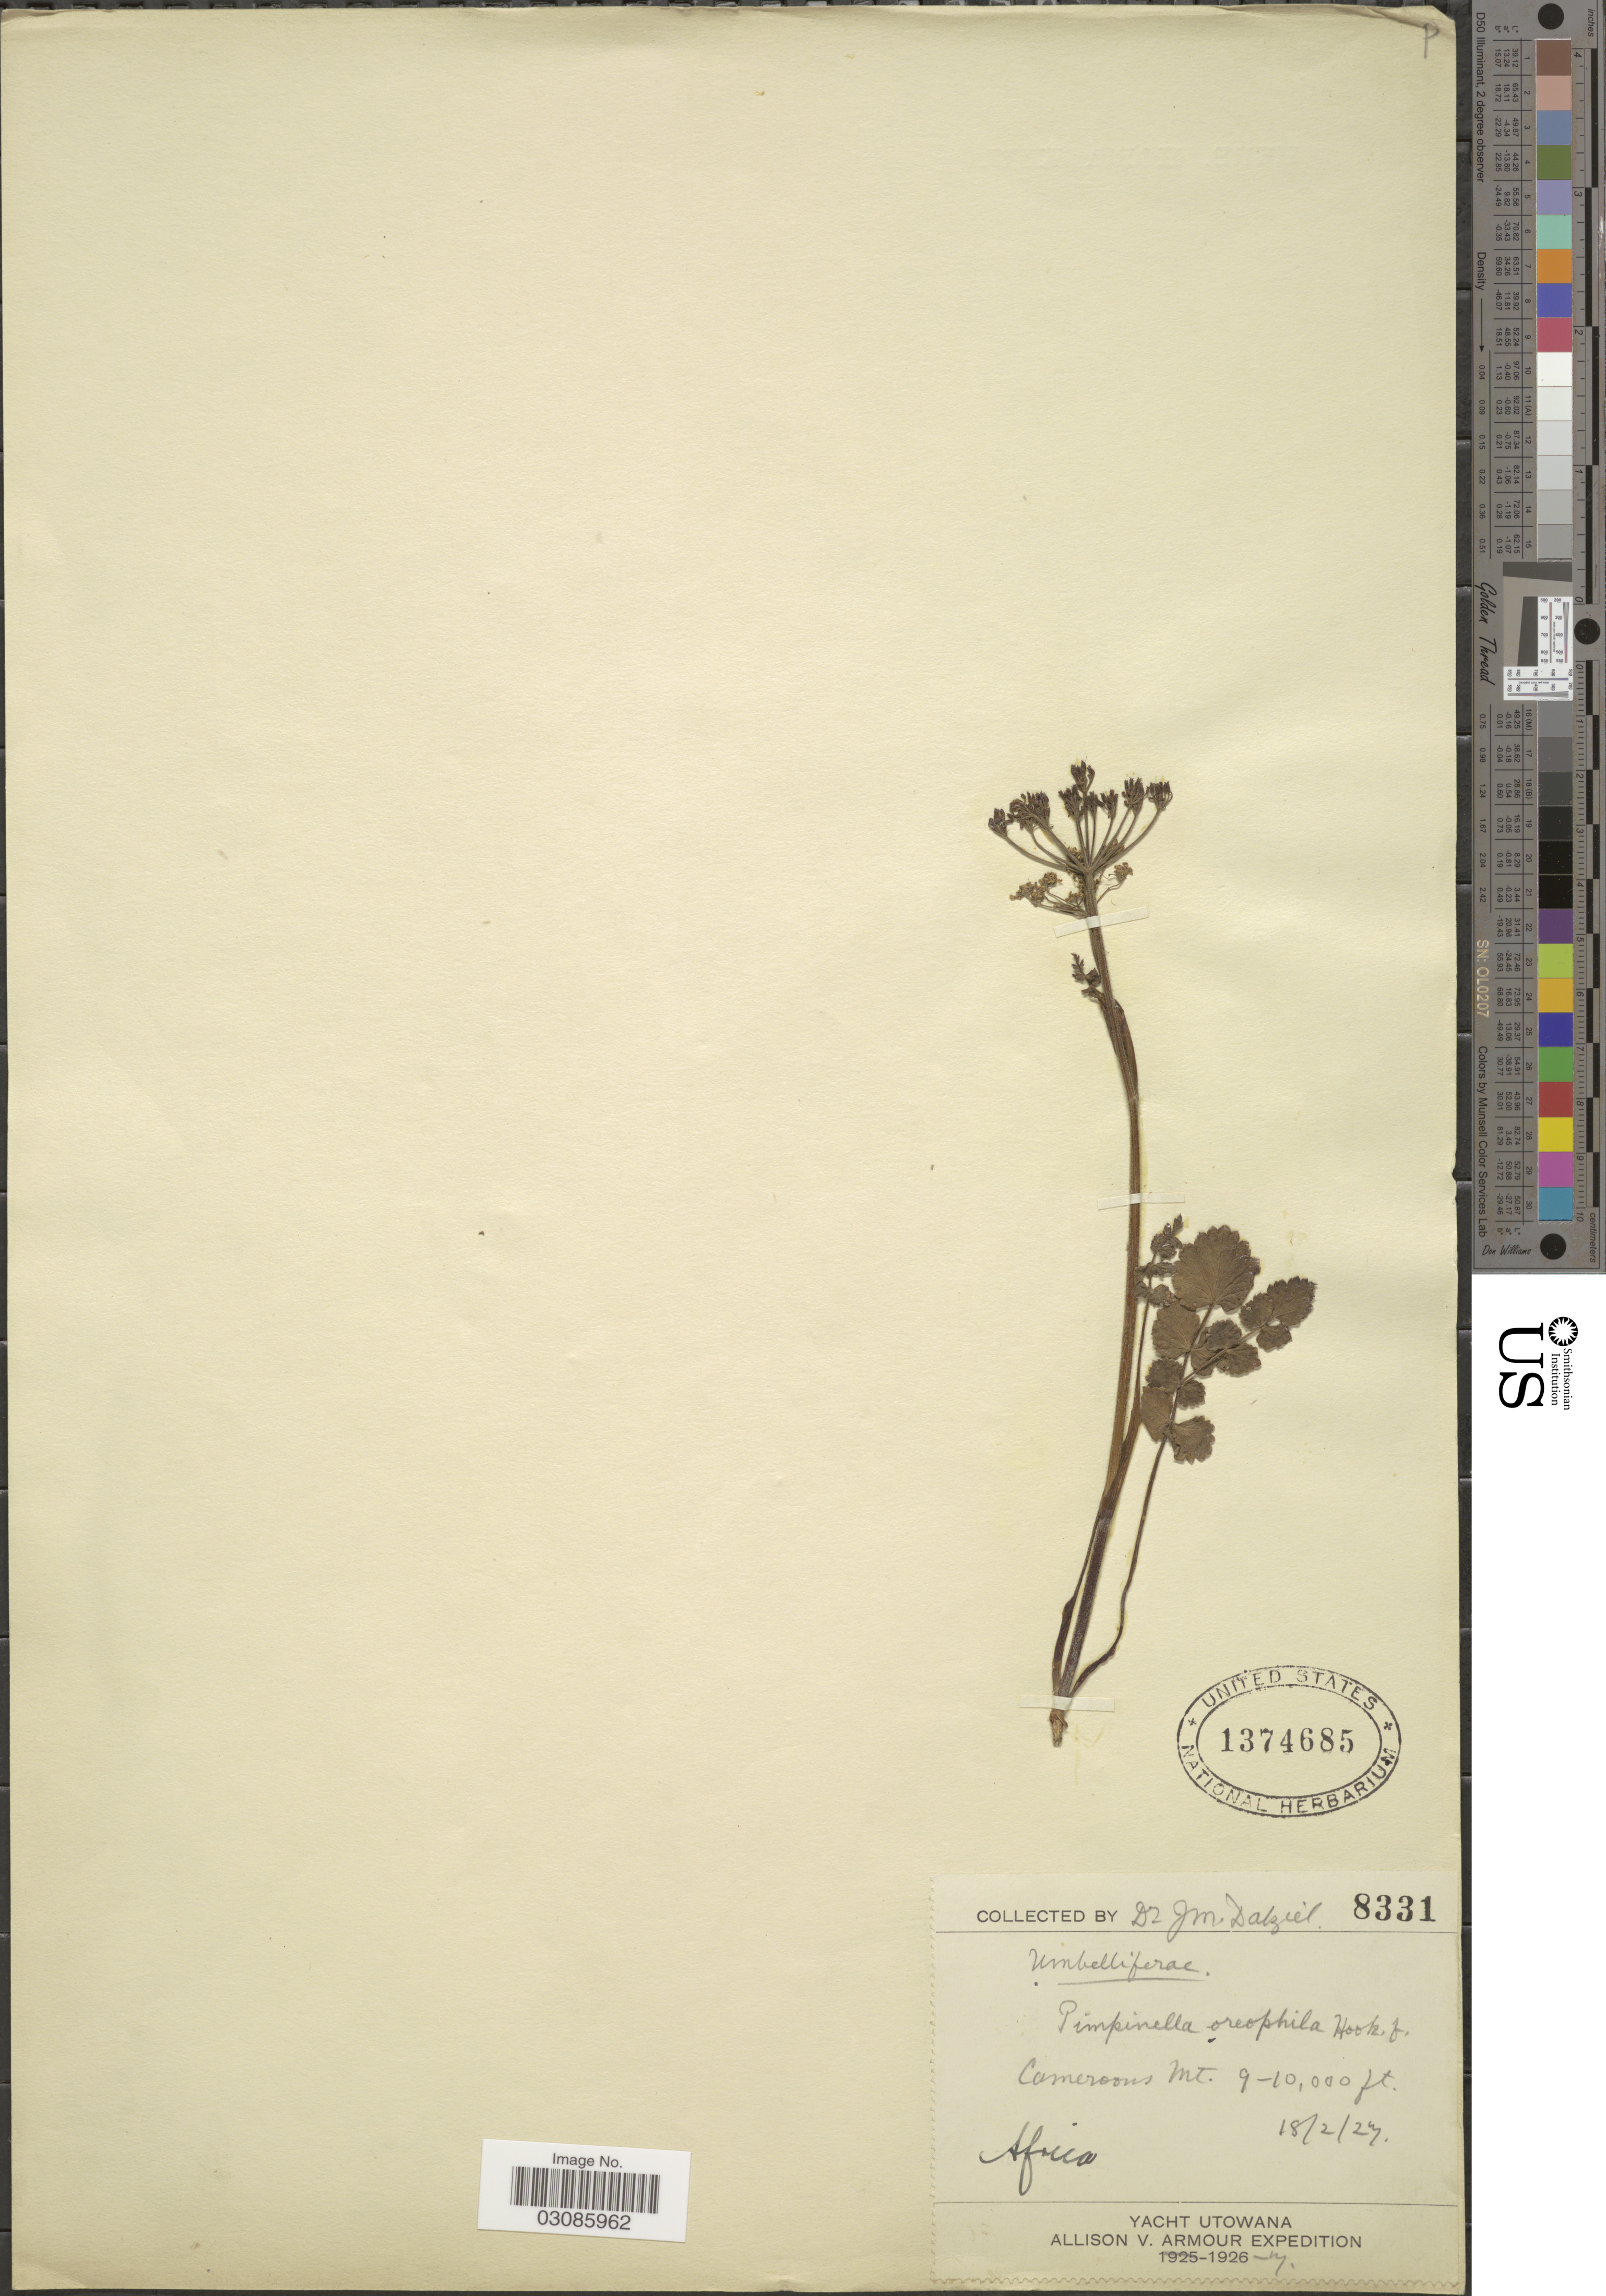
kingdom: Plantae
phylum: Tracheophyta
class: Magnoliopsida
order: Apiales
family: Apiaceae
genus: Pimpinella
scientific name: Pimpinella oreophila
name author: Hook. f.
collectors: J. Dalziel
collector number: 8331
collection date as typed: Transcribed d/m/y: 18/2/27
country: Cameroon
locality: Cameroons Mt. Yacht Utowana.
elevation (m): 2743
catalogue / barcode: US 1374685